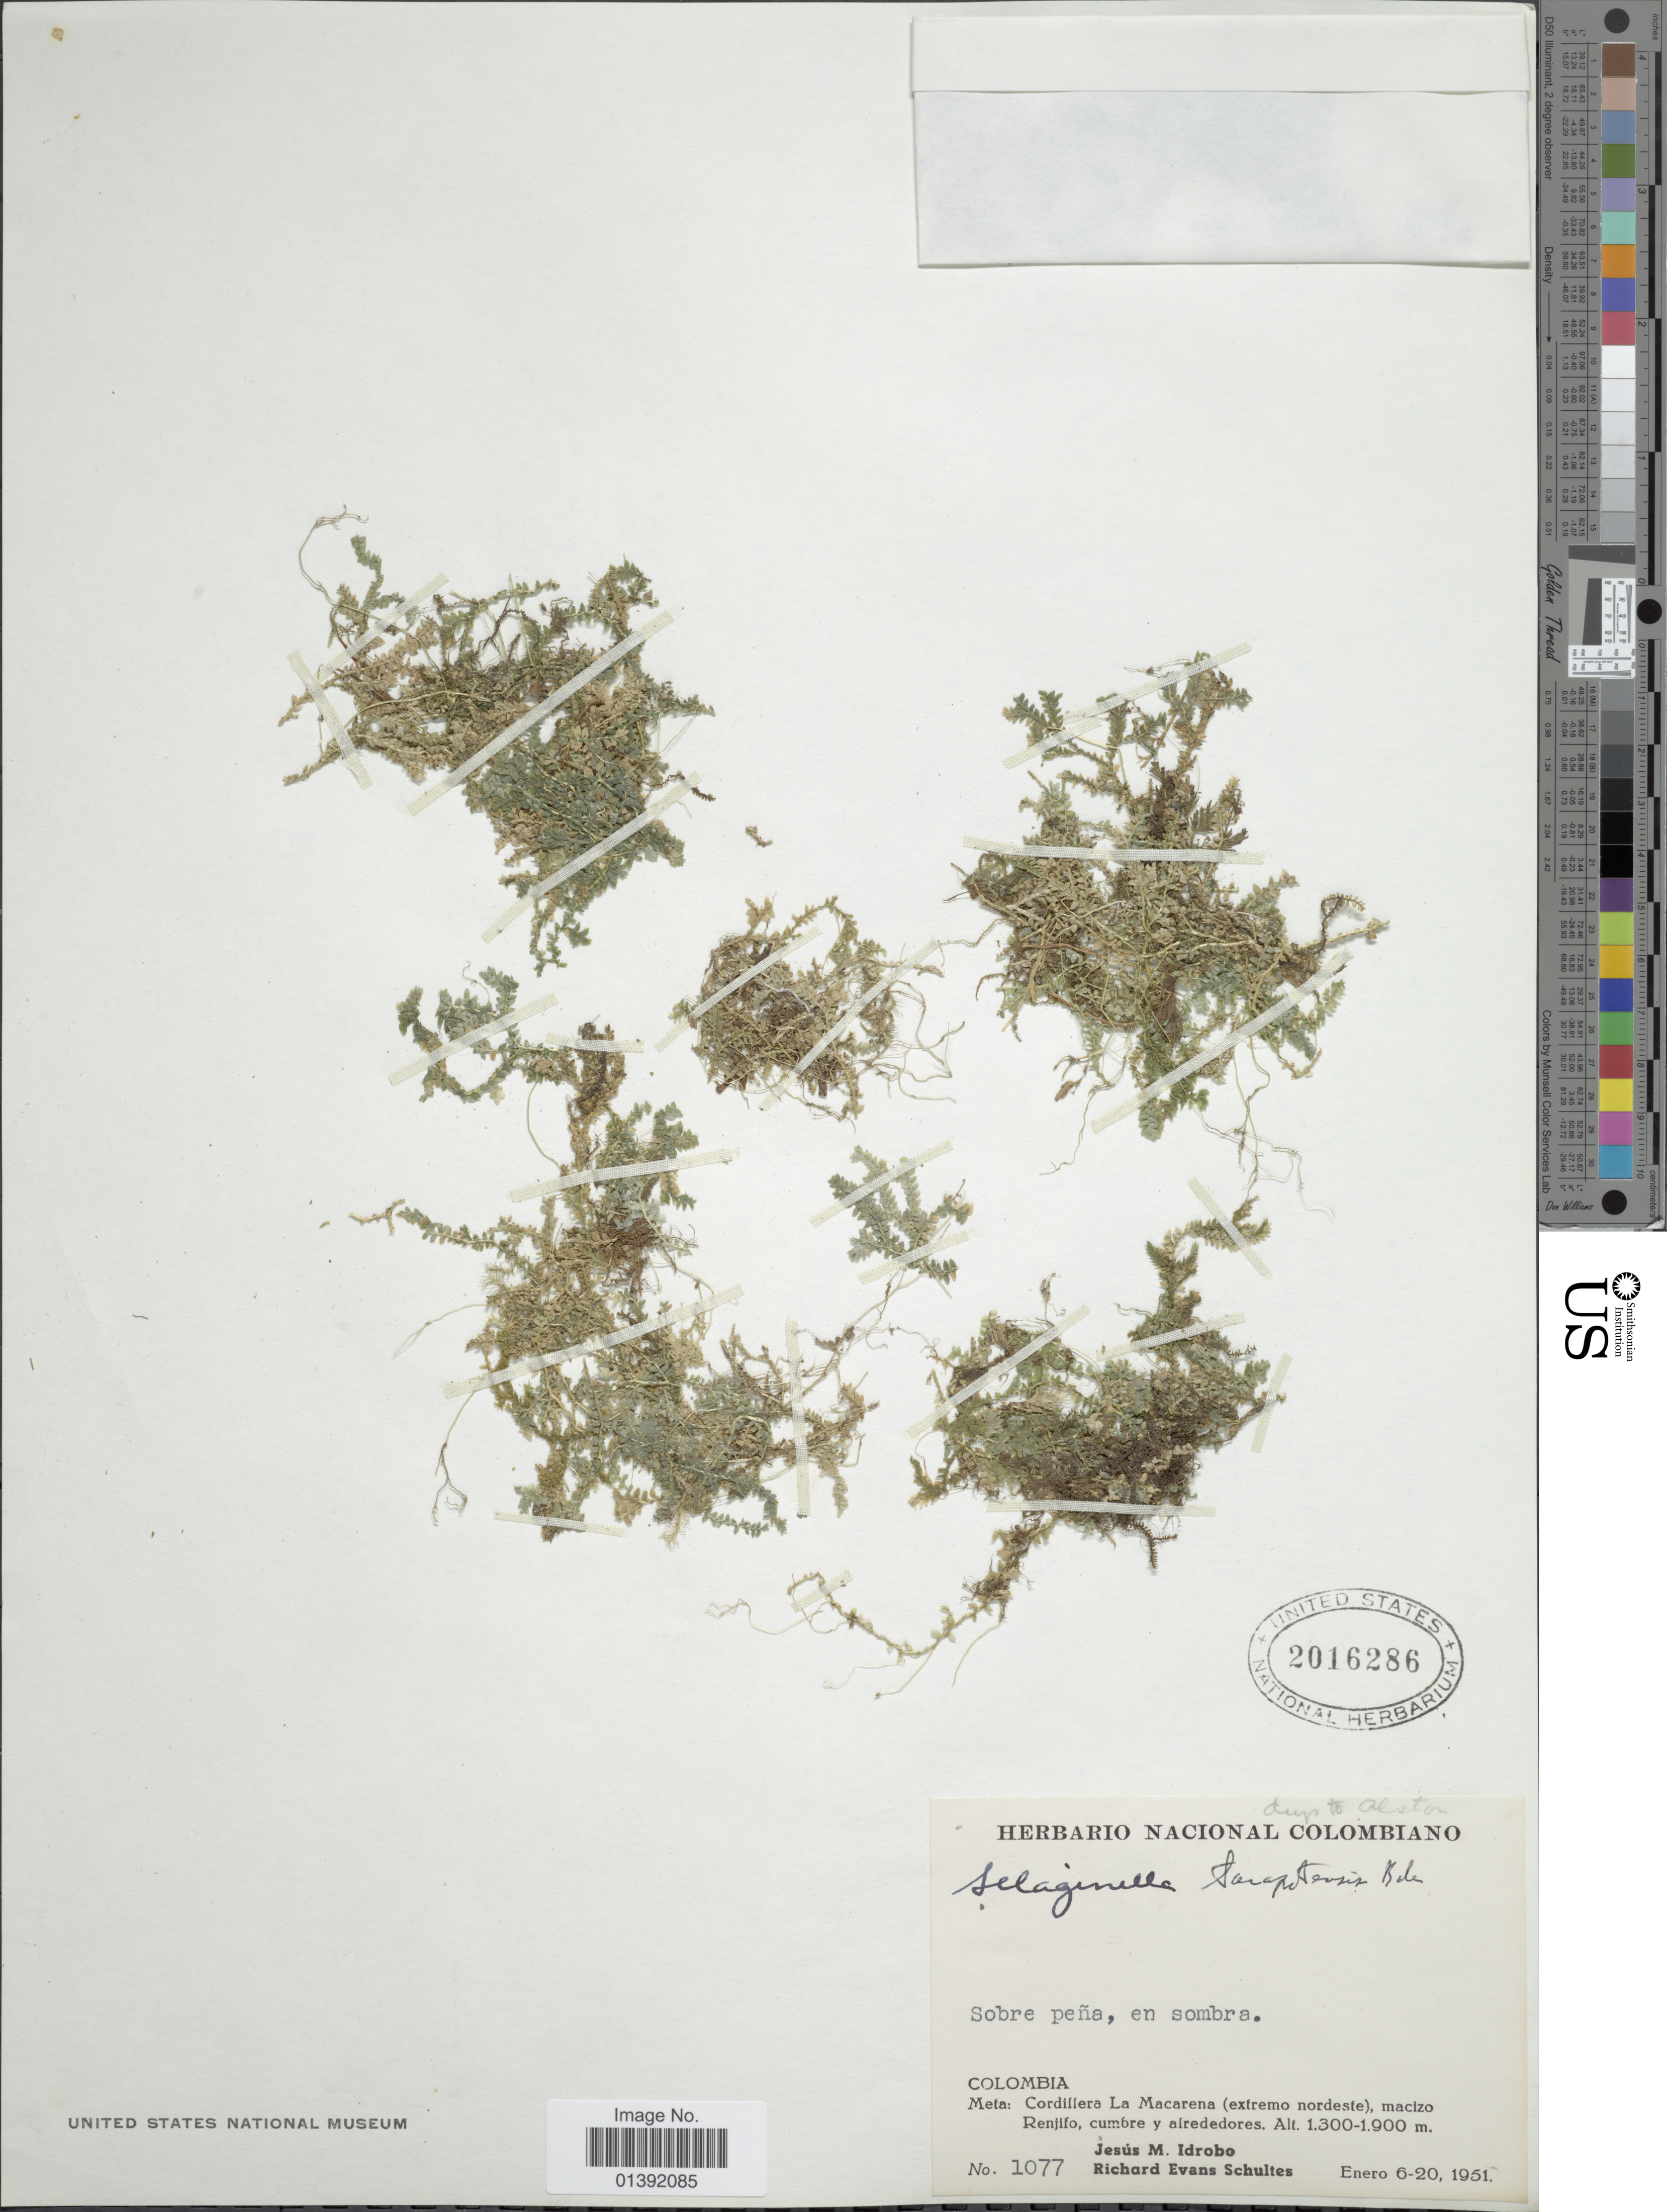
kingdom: Plantae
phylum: Tracheophyta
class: Lycopodiopsida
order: Selaginellales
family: Selaginellaceae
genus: Selaginella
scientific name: Selaginella tarapotensis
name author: Baker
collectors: J. M. Idrobo & R. E. Schultes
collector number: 1077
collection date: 1951-01-06/1951-01-20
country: Colombia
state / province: Meta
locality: Cordillera La Macarena (extremo nordeste), macizo Renjifo, cumbre y alrededores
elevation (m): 1300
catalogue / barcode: US 2016286